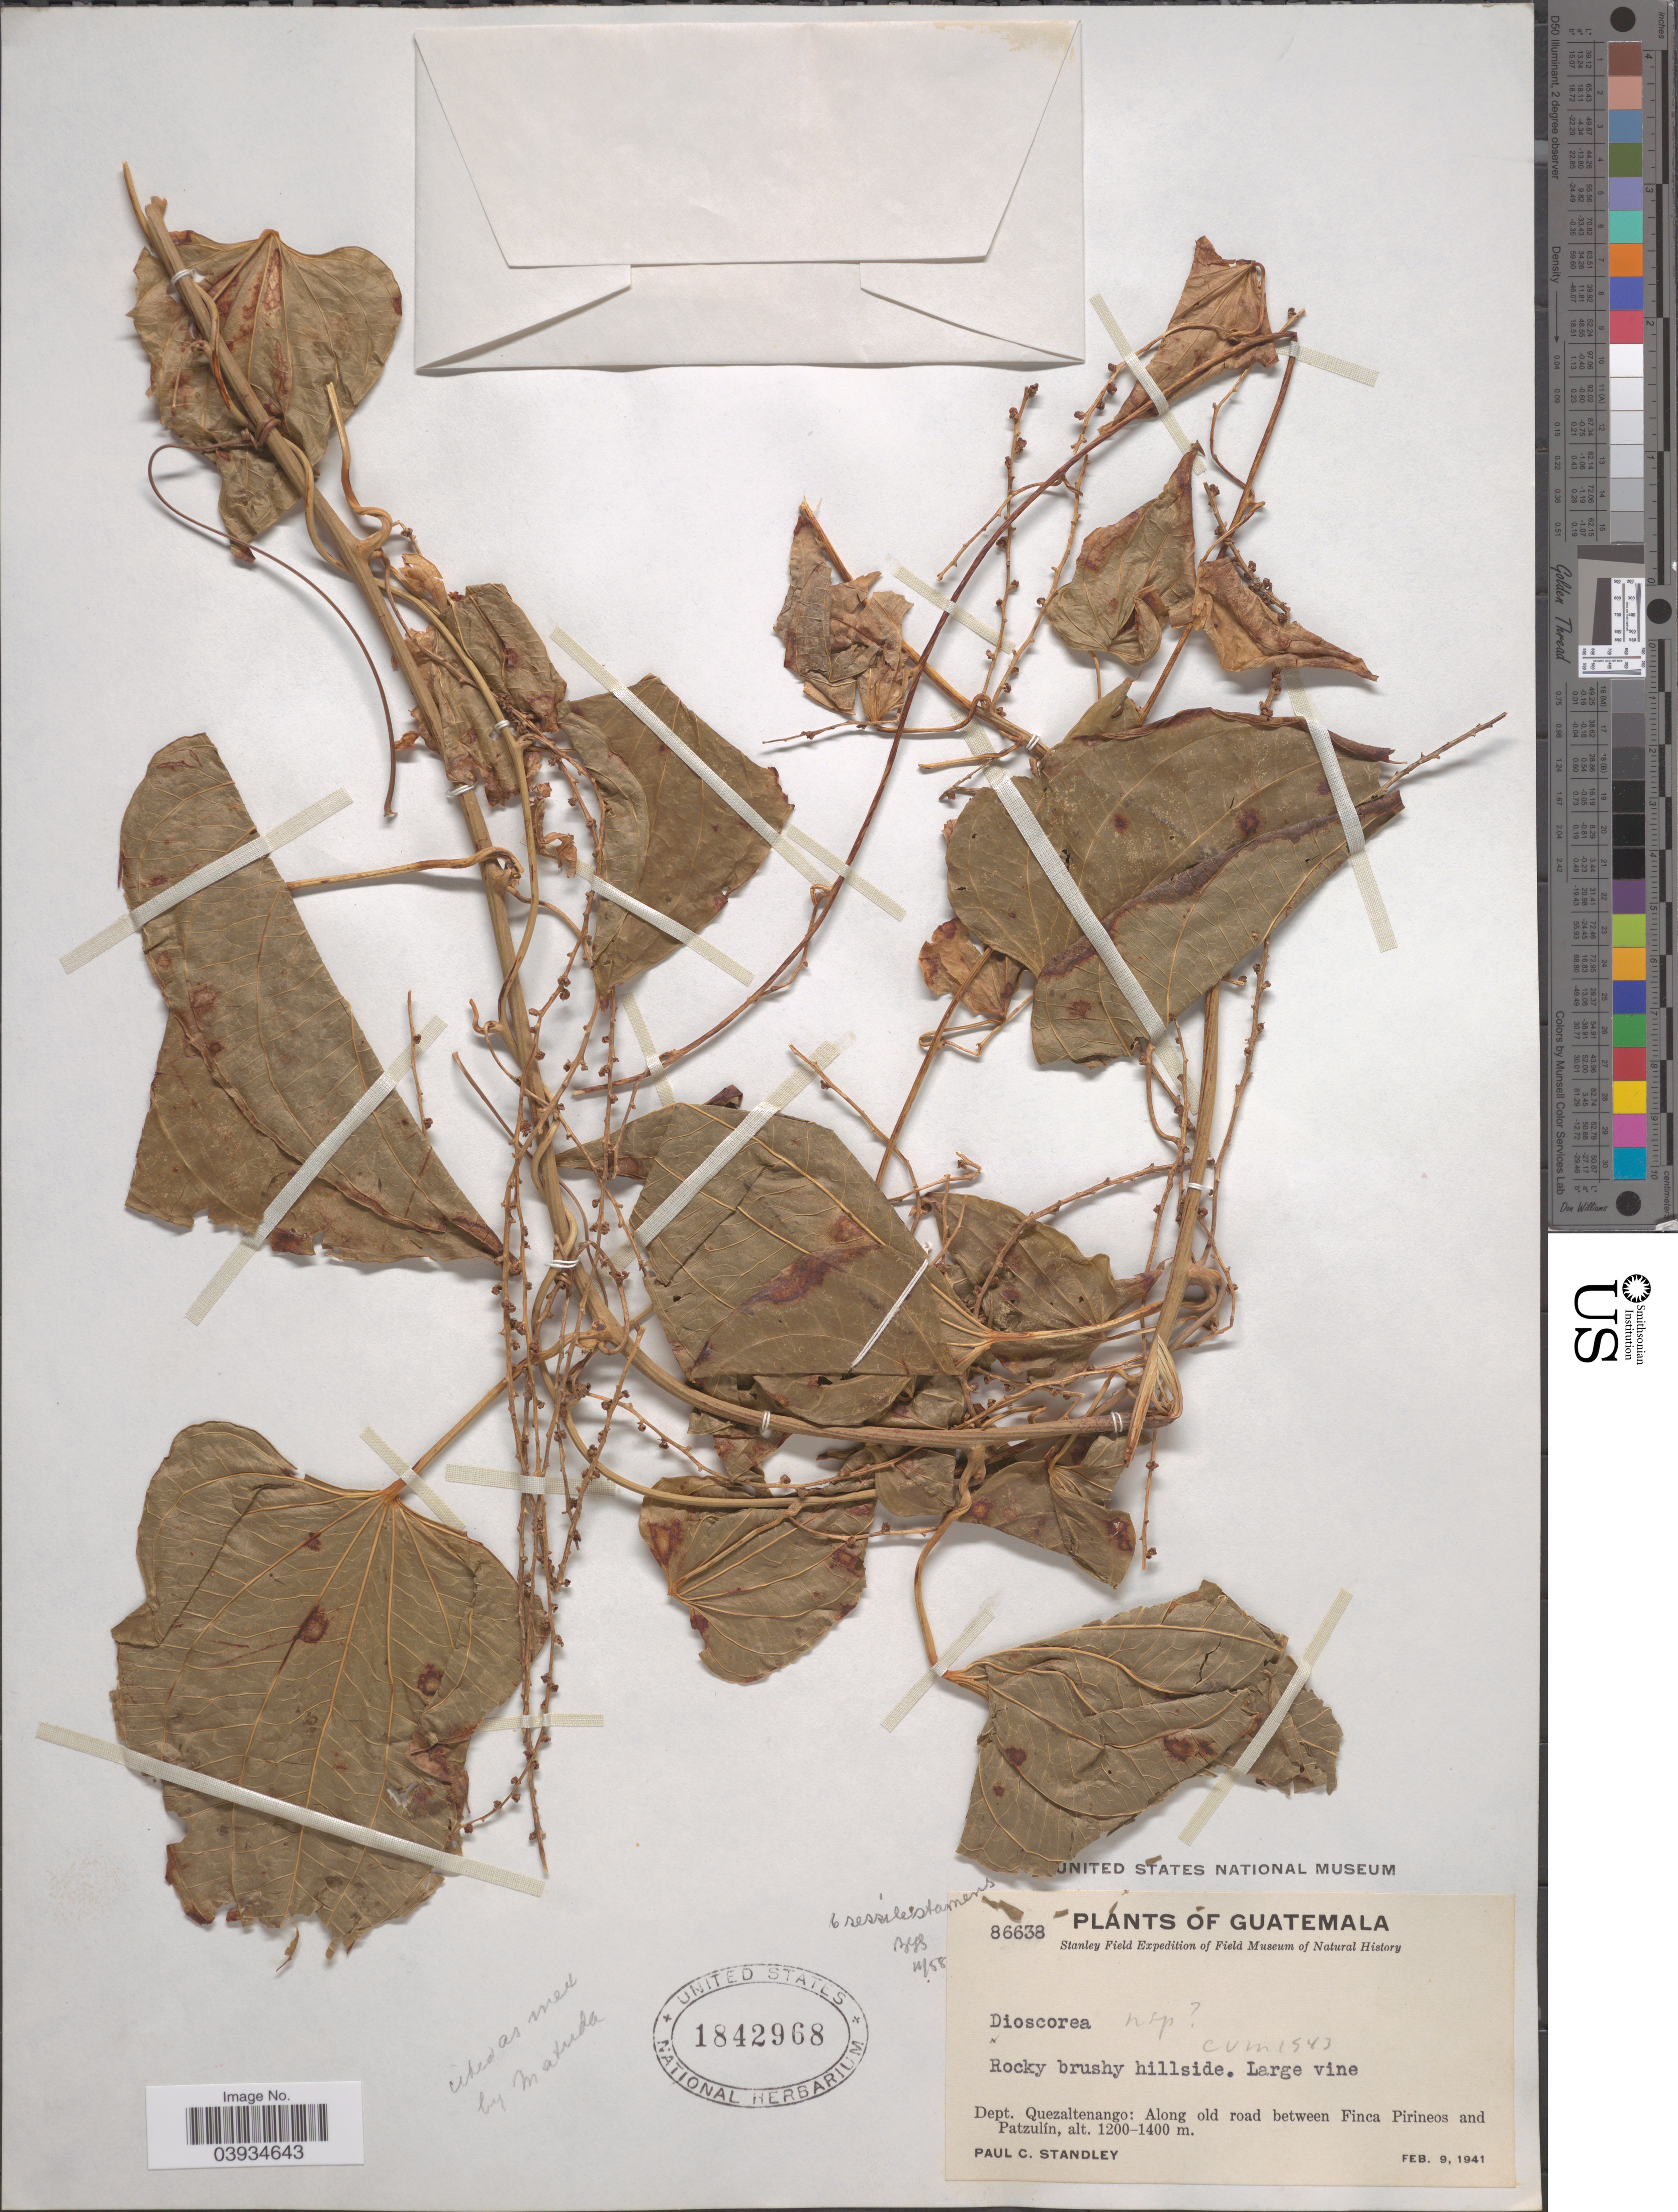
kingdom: Plantae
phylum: Tracheophyta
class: Liliopsida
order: Dioscoreales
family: Dioscoreaceae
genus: Dioscorea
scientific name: Dioscorea mexicana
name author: Scheidw.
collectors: P. C. Standley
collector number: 86638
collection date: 1941-02-09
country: Guatemala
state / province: Quetzaltenango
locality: Dept. Quezaltenango: Along old road between Finca Pirineos and Patzulín.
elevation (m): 1200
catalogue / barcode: US 1842968